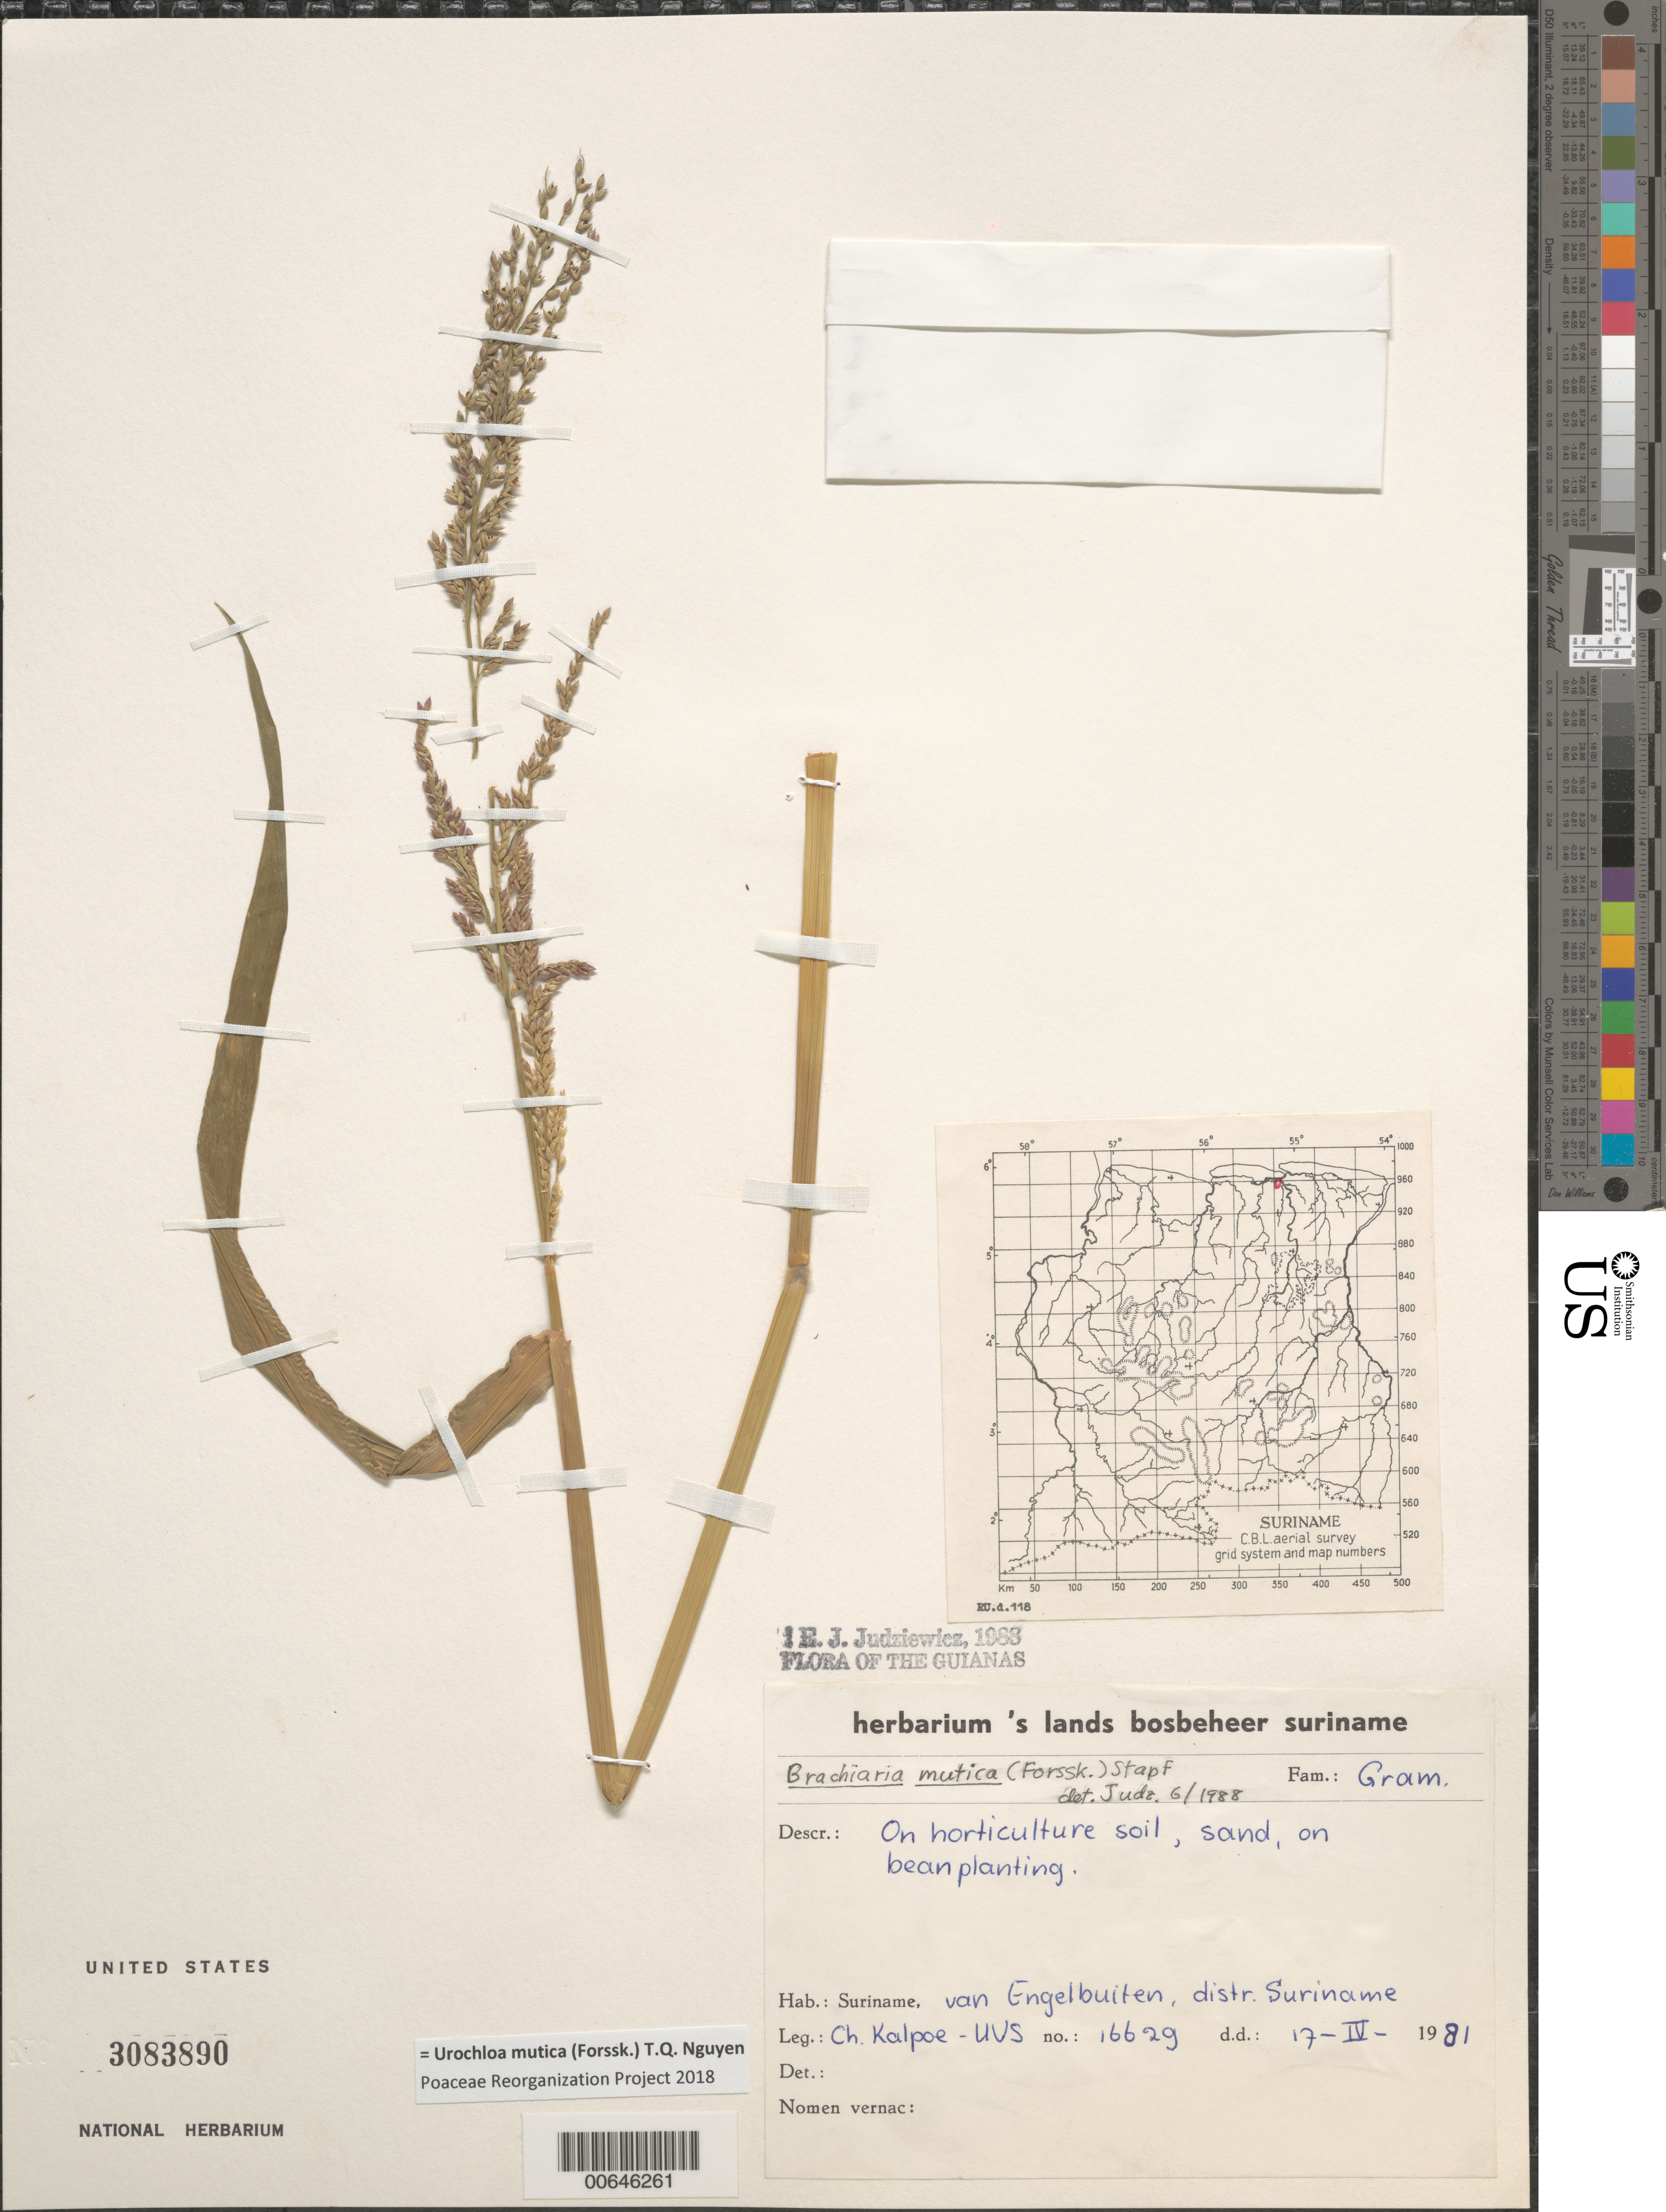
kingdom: Plantae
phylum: Tracheophyta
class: Liliopsida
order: Poales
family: Poaceae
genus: Brachiaria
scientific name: Brachiaria mutica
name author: (Forssk.) Stapf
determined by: Judziewicz, E. J.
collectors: C. Kalpoe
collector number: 16629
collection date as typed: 17-Apr-81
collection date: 1981-04-17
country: Suriname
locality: Surinam Distr., van Engelbuiten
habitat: On horticulture soil, sand, on bean plantation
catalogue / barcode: US 3083890